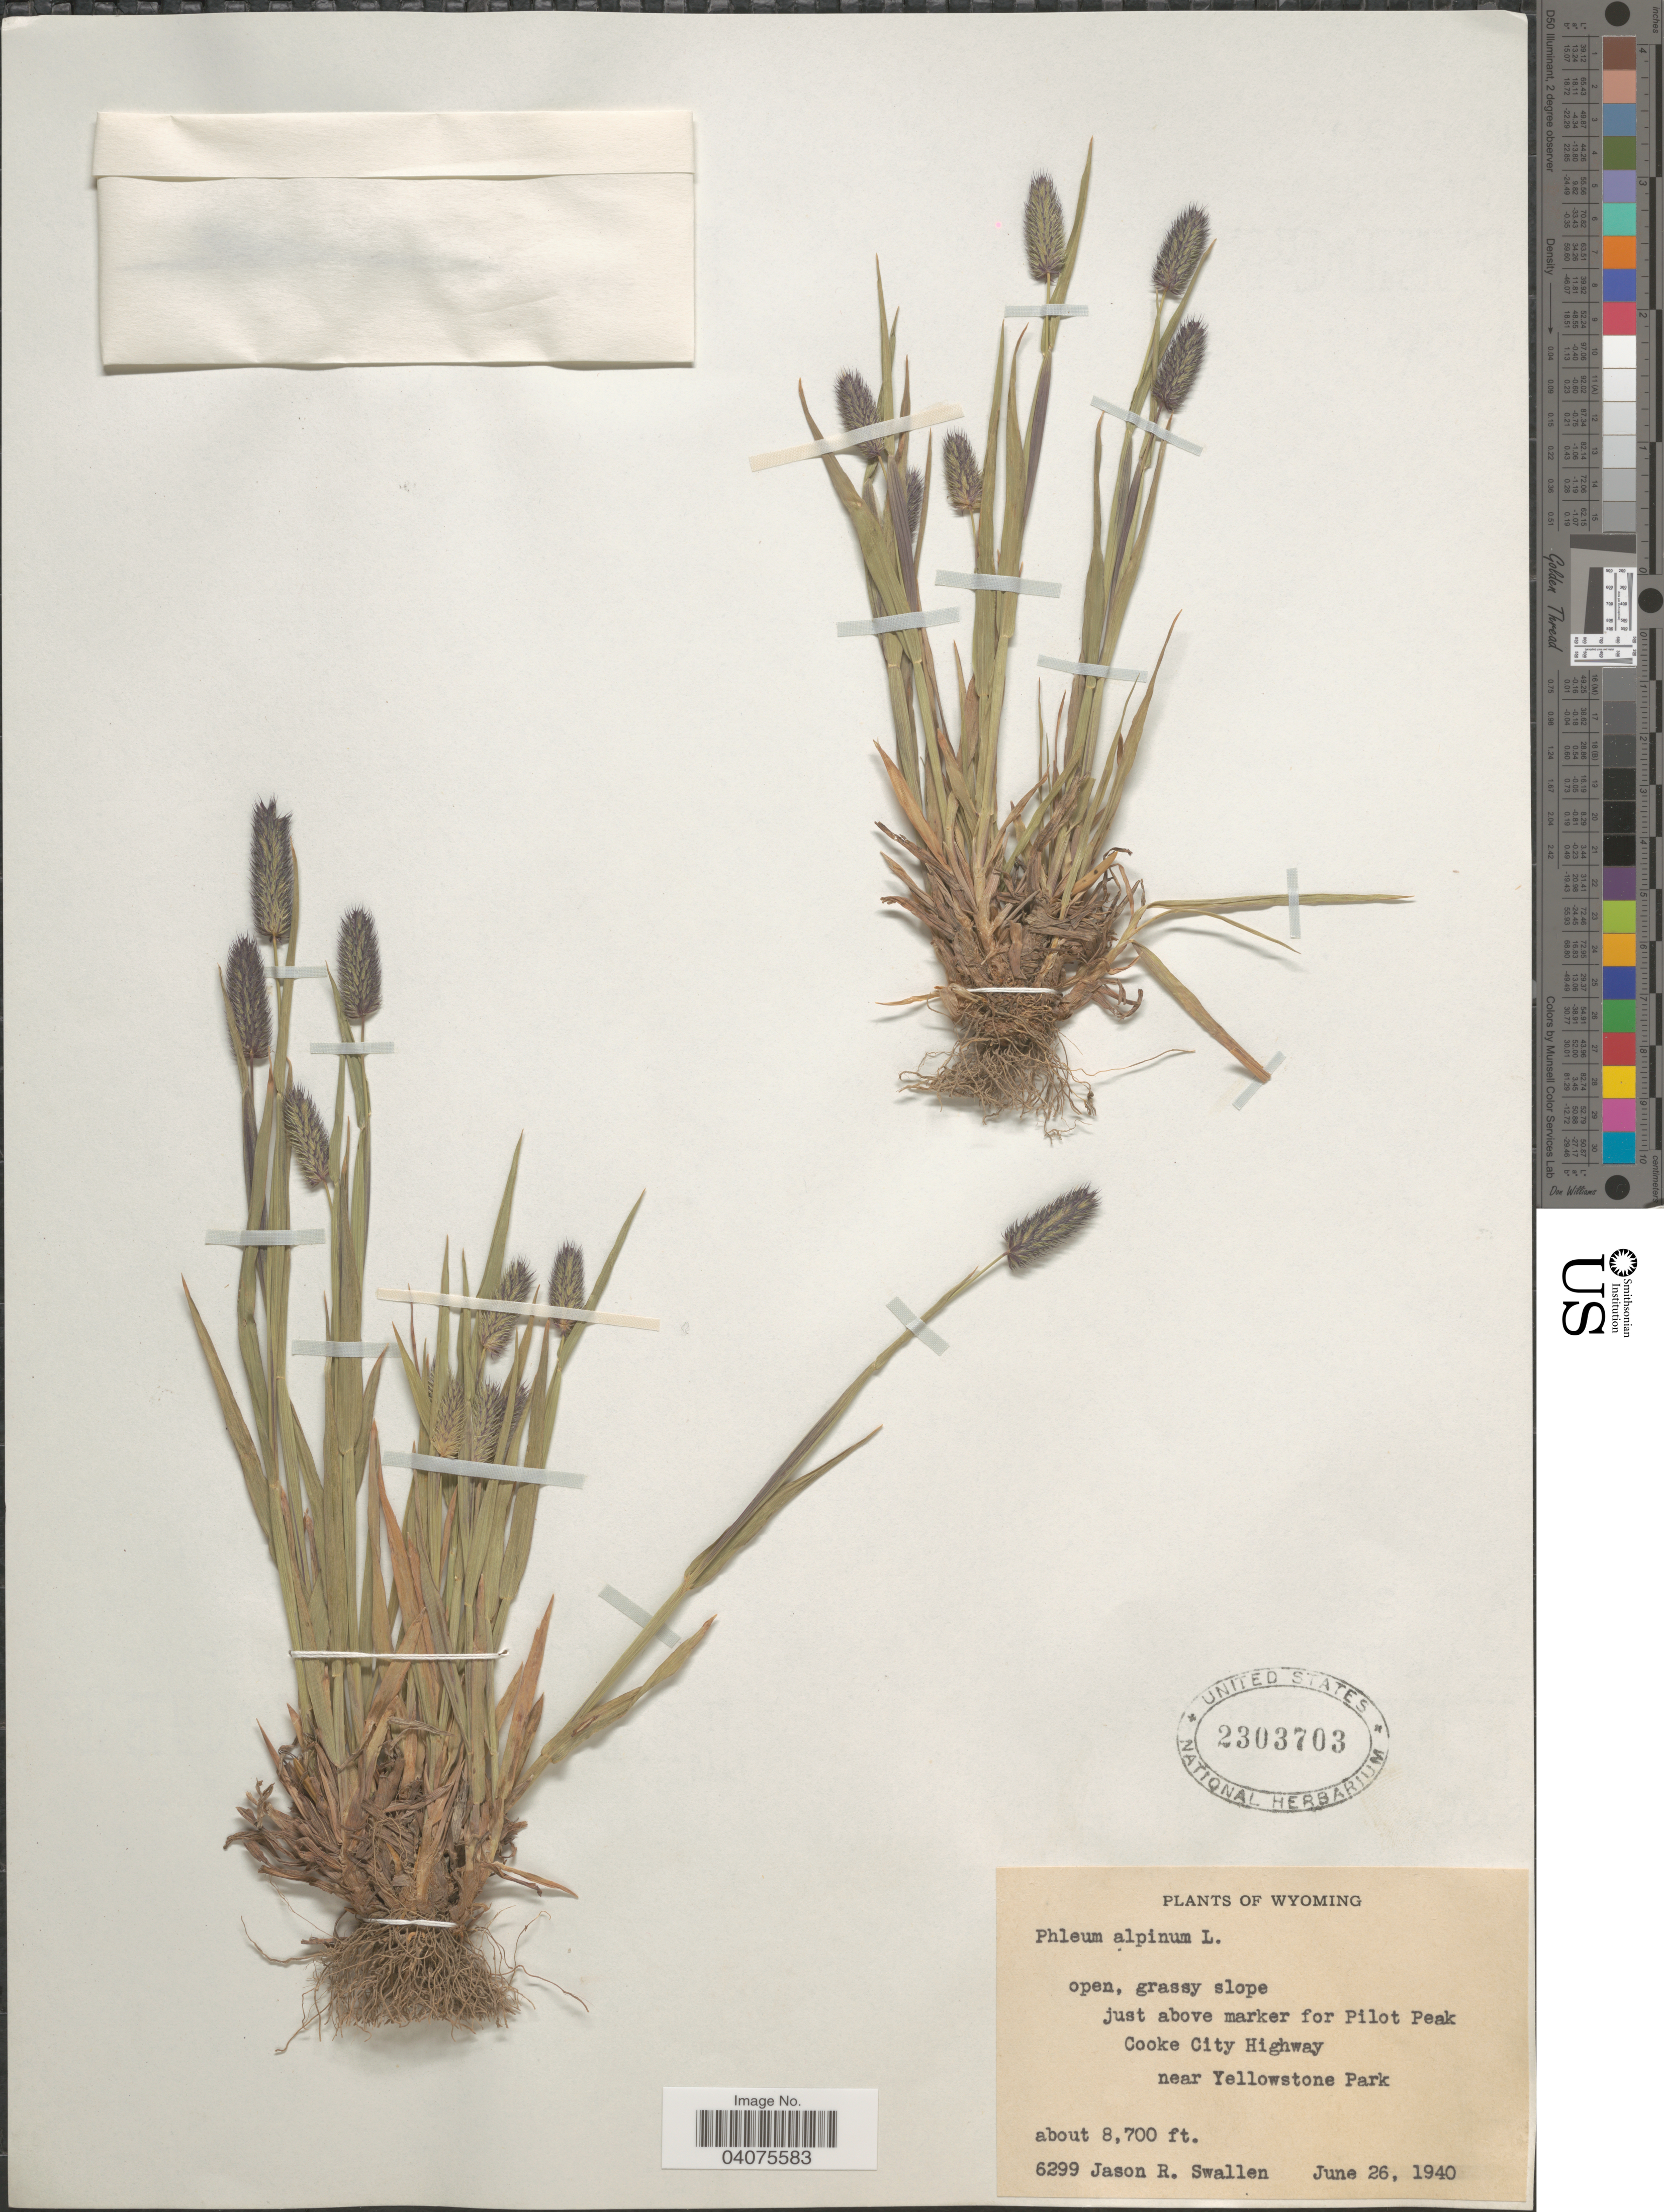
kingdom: Plantae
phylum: Tracheophyta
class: Liliopsida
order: Poales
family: Poaceae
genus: Phleum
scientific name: Phleum alpinum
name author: L.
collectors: J. R. Swallen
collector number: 6299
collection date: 1940-06-26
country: United States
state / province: Wyoming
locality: Open, grassy slope just above marker for Pilot Peak. Cooke City Highway near Yellowstone Park.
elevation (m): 2652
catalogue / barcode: US 2303703